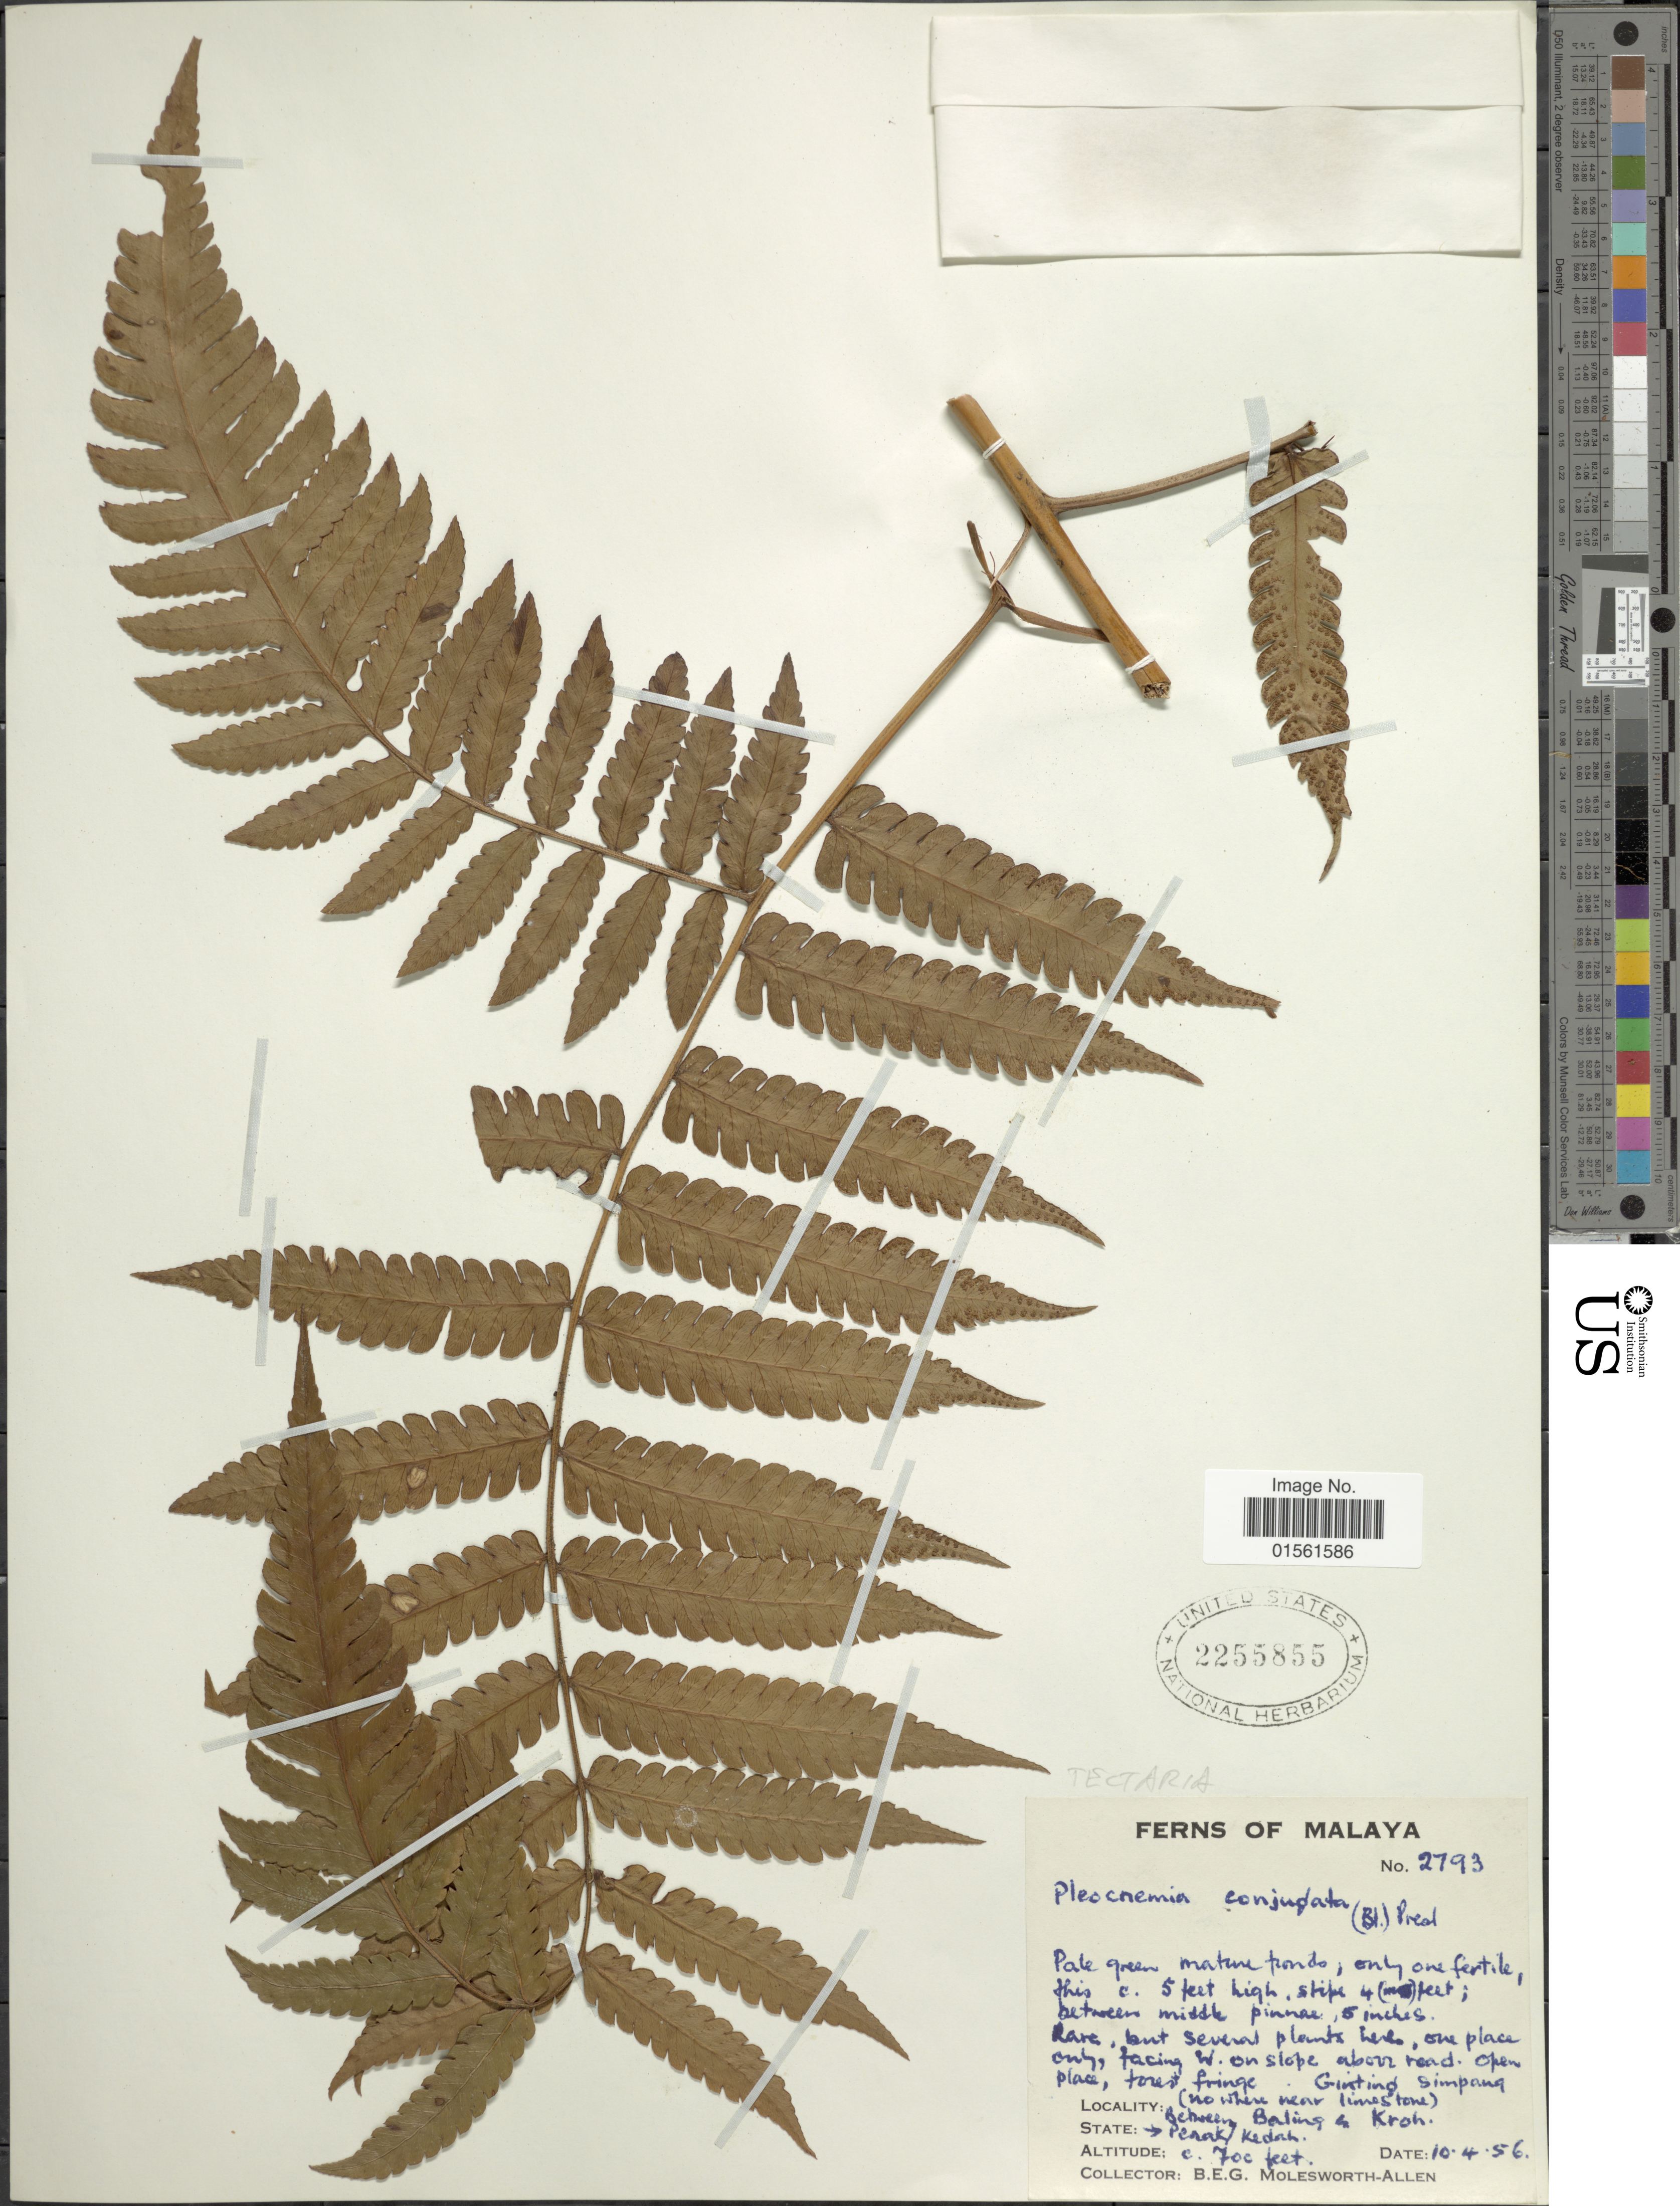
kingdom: Plantae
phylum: Tracheophyta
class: Polypodiopsida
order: Polypodiales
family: Dryopteridaceae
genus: Pleocnemia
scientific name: Pleocnemia conjugata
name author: (Blume) C. Presl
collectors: B. E. G. Molesworth-Allen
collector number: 2793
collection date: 1956-04-10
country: Malaysia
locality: Ginting Simpang [Genting Simpang], between Baling & Kroh (Perak/Kedah).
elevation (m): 213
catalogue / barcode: US 2255855